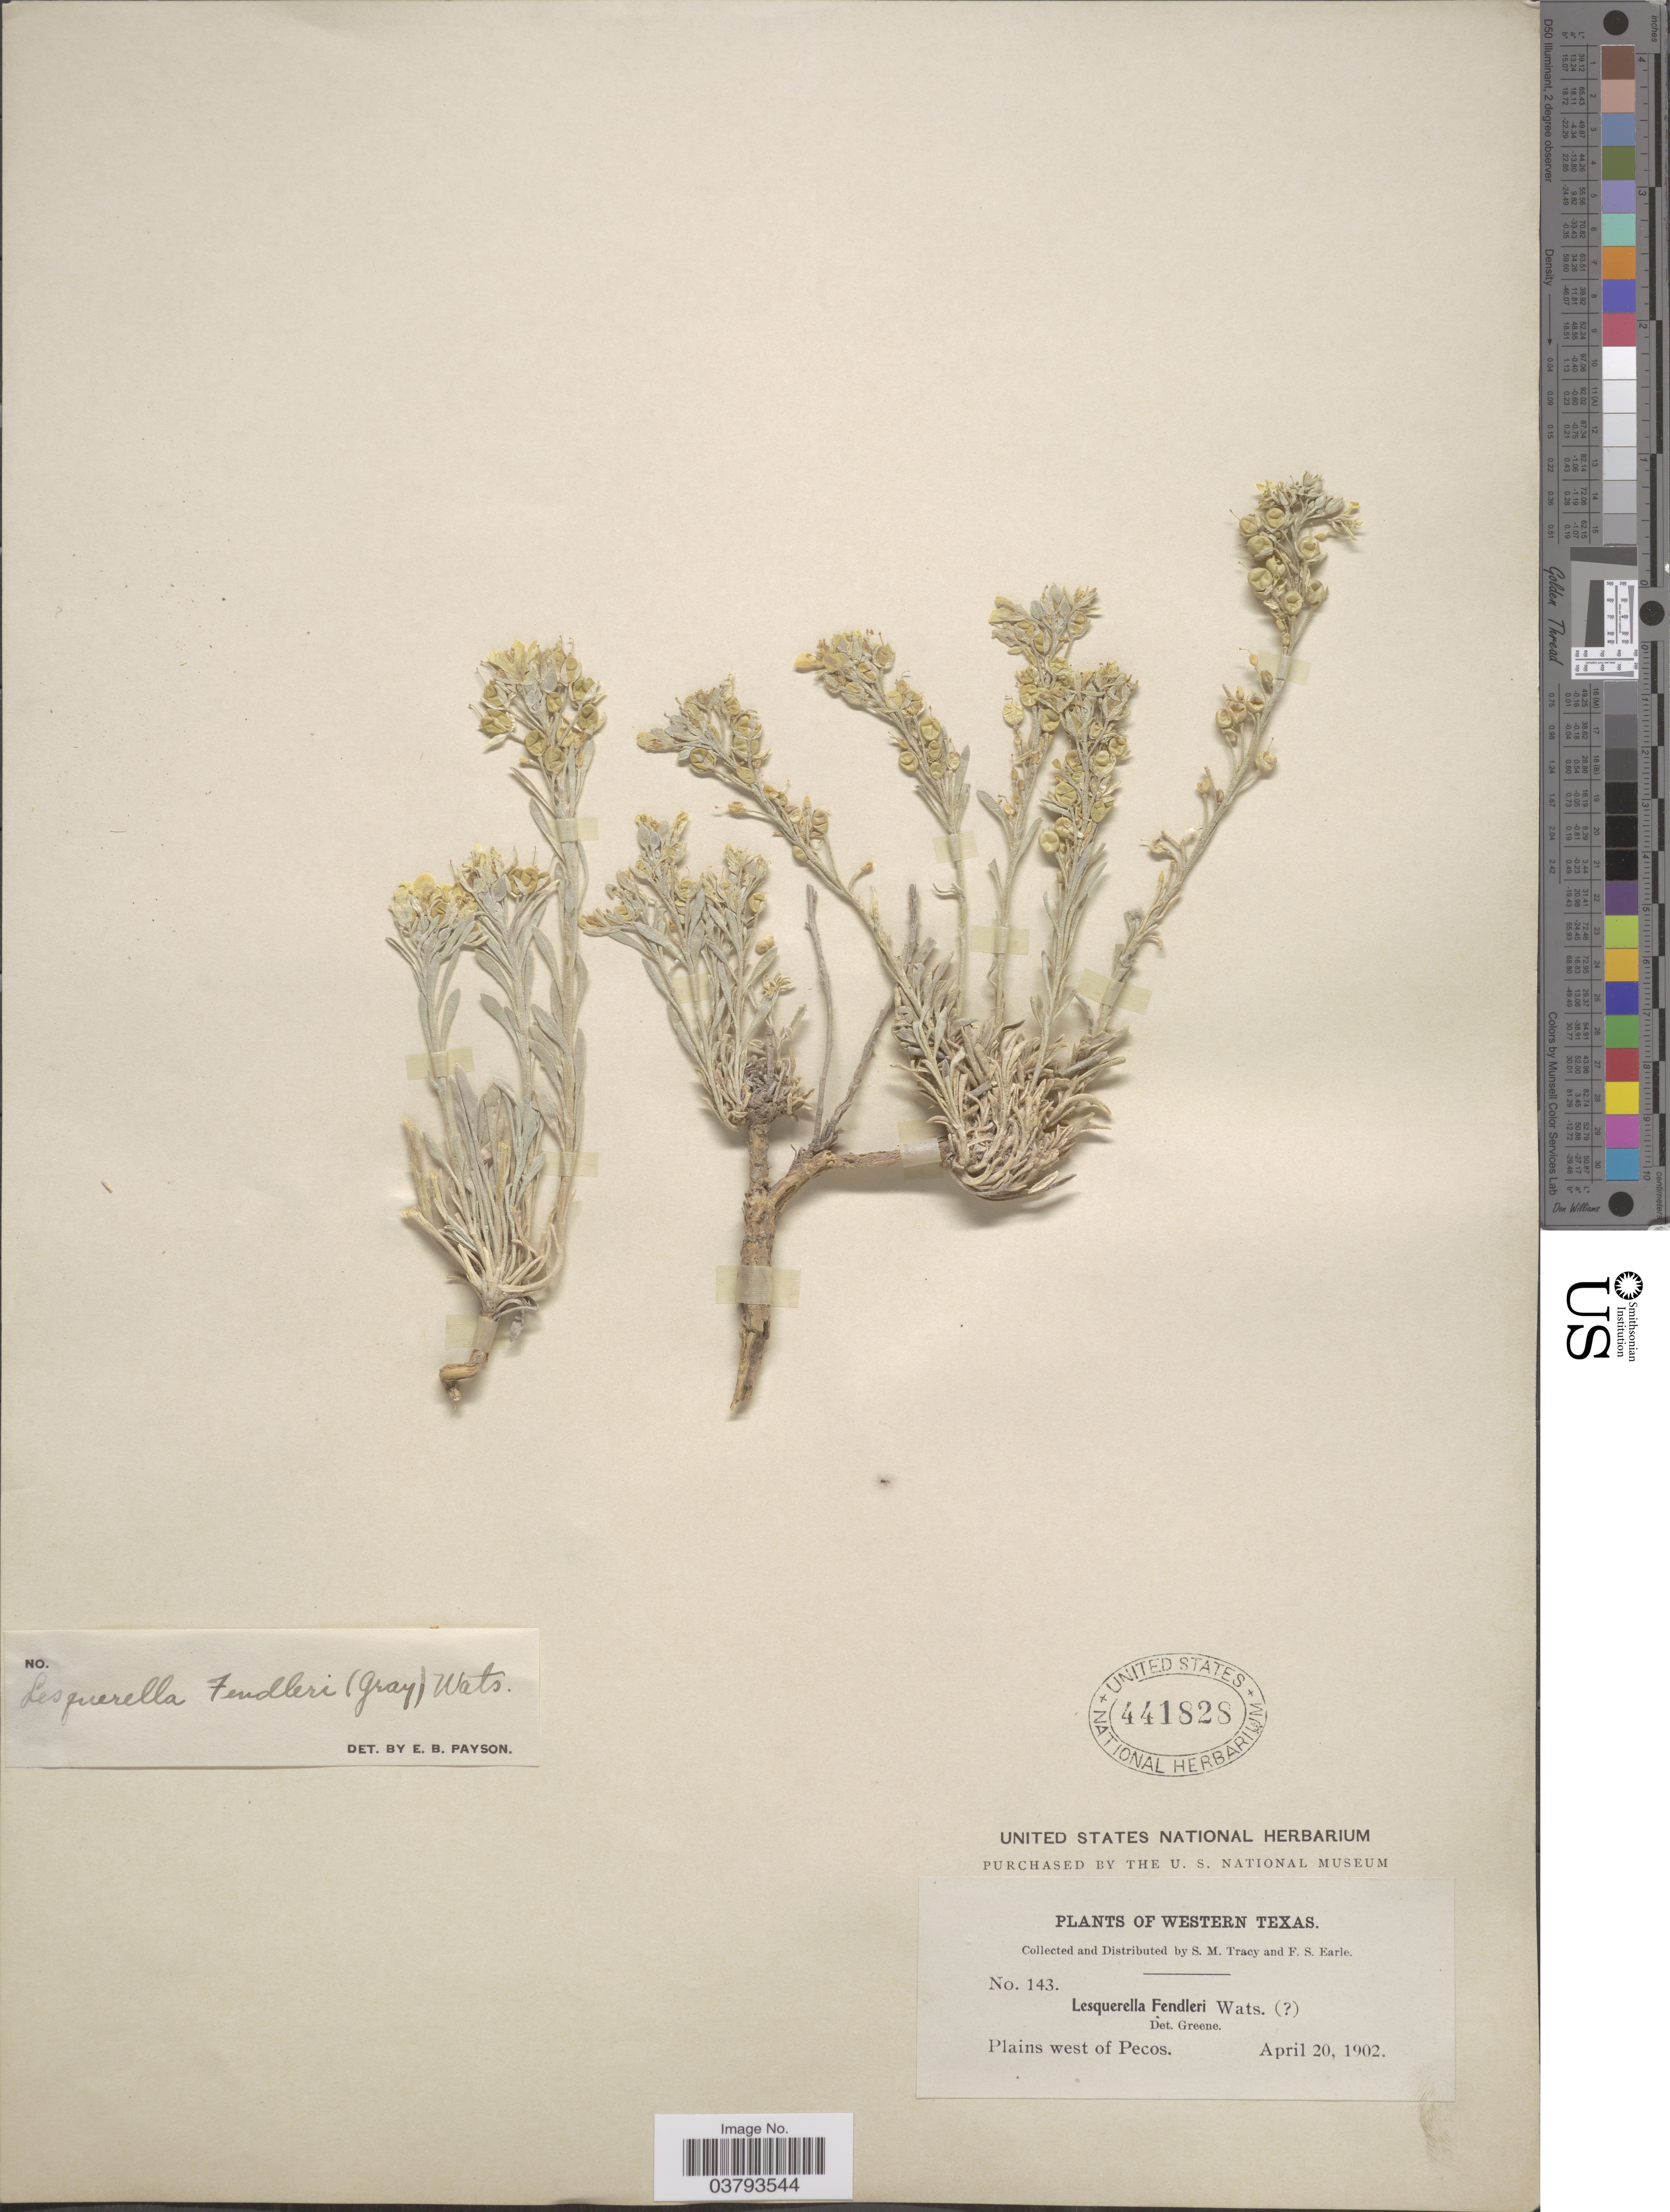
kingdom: Plantae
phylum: Tracheophyta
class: Magnoliopsida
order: Brassicales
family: Brassicaceae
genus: Lesquerella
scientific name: Lesquerella fendleri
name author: (A. Gray) S. Watson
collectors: S. M. Tracy & F. S. Earle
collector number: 143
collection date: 1902-04-20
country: United States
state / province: Texas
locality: Western Texas. Plain west of Pecos.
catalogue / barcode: US 441828